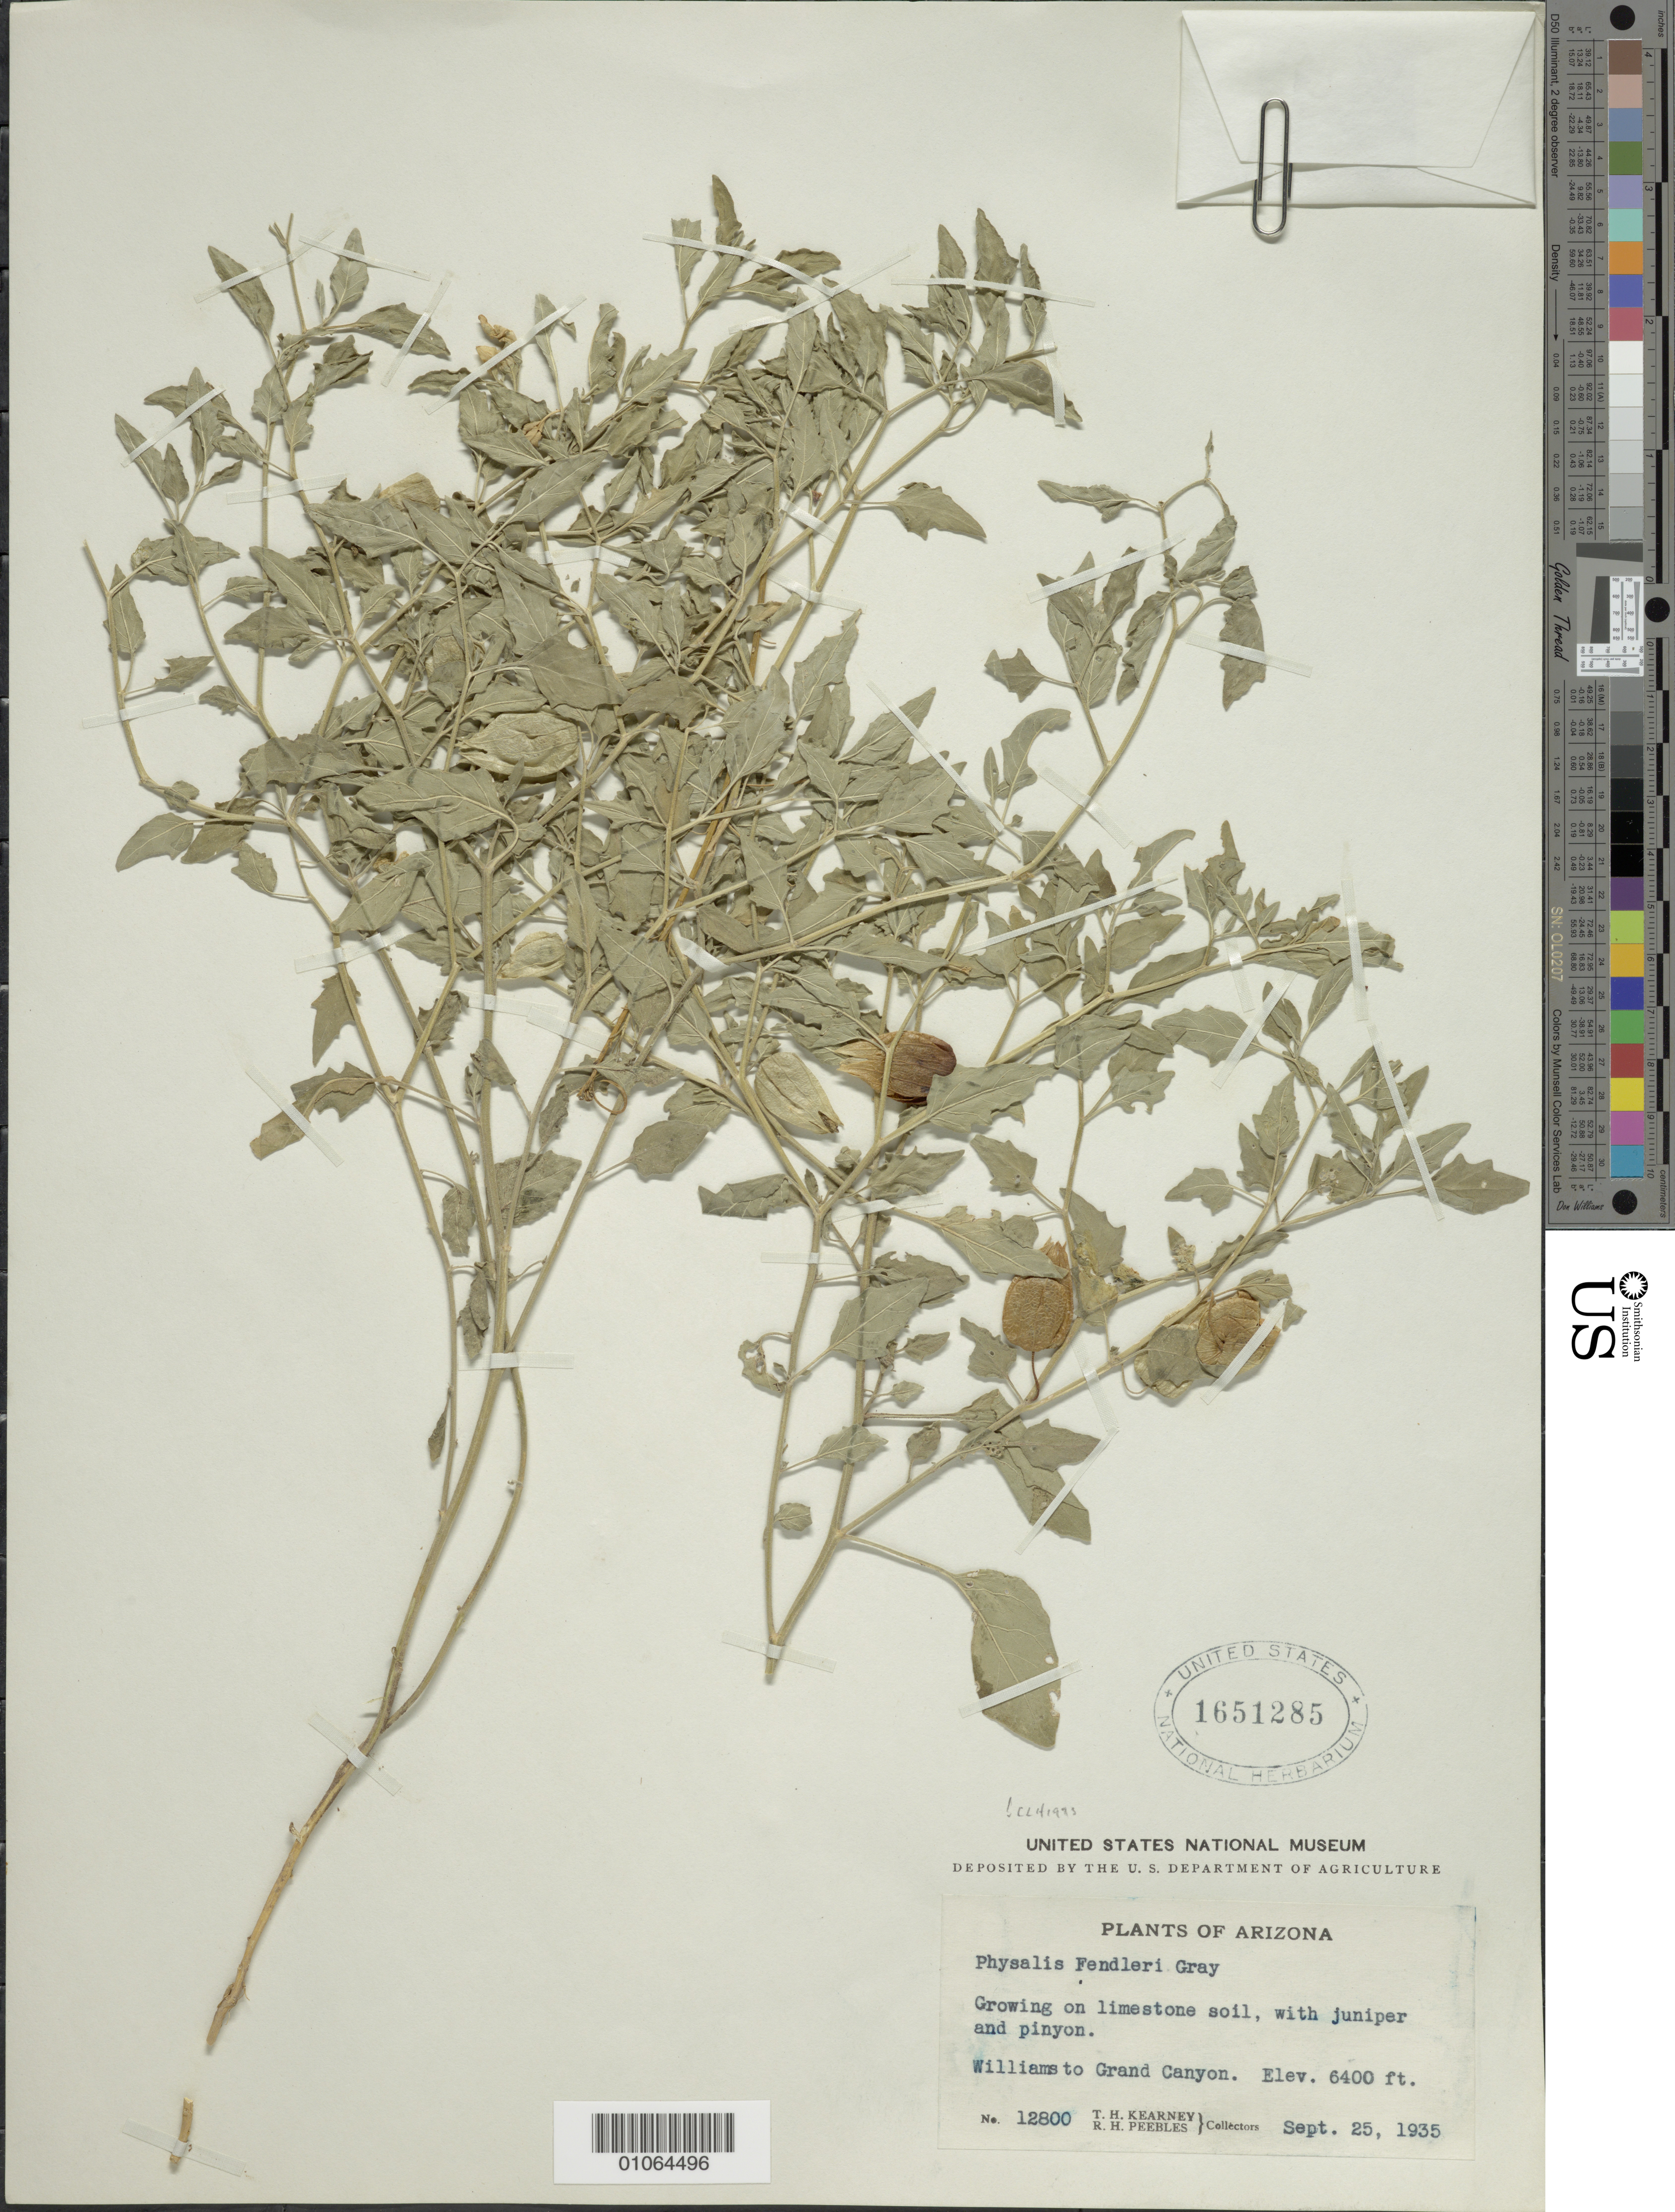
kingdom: Plantae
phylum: Tracheophyta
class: Magnoliopsida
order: Solanales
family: Solanaceae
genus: Physalis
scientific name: Physalis fendleri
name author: A. Gray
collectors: T. H. Kearney & R. H. Peebles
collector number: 12800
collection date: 1935-09-25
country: United States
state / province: Arizona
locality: Williams to Grand Canyon.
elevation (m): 1951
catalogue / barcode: US 1651285